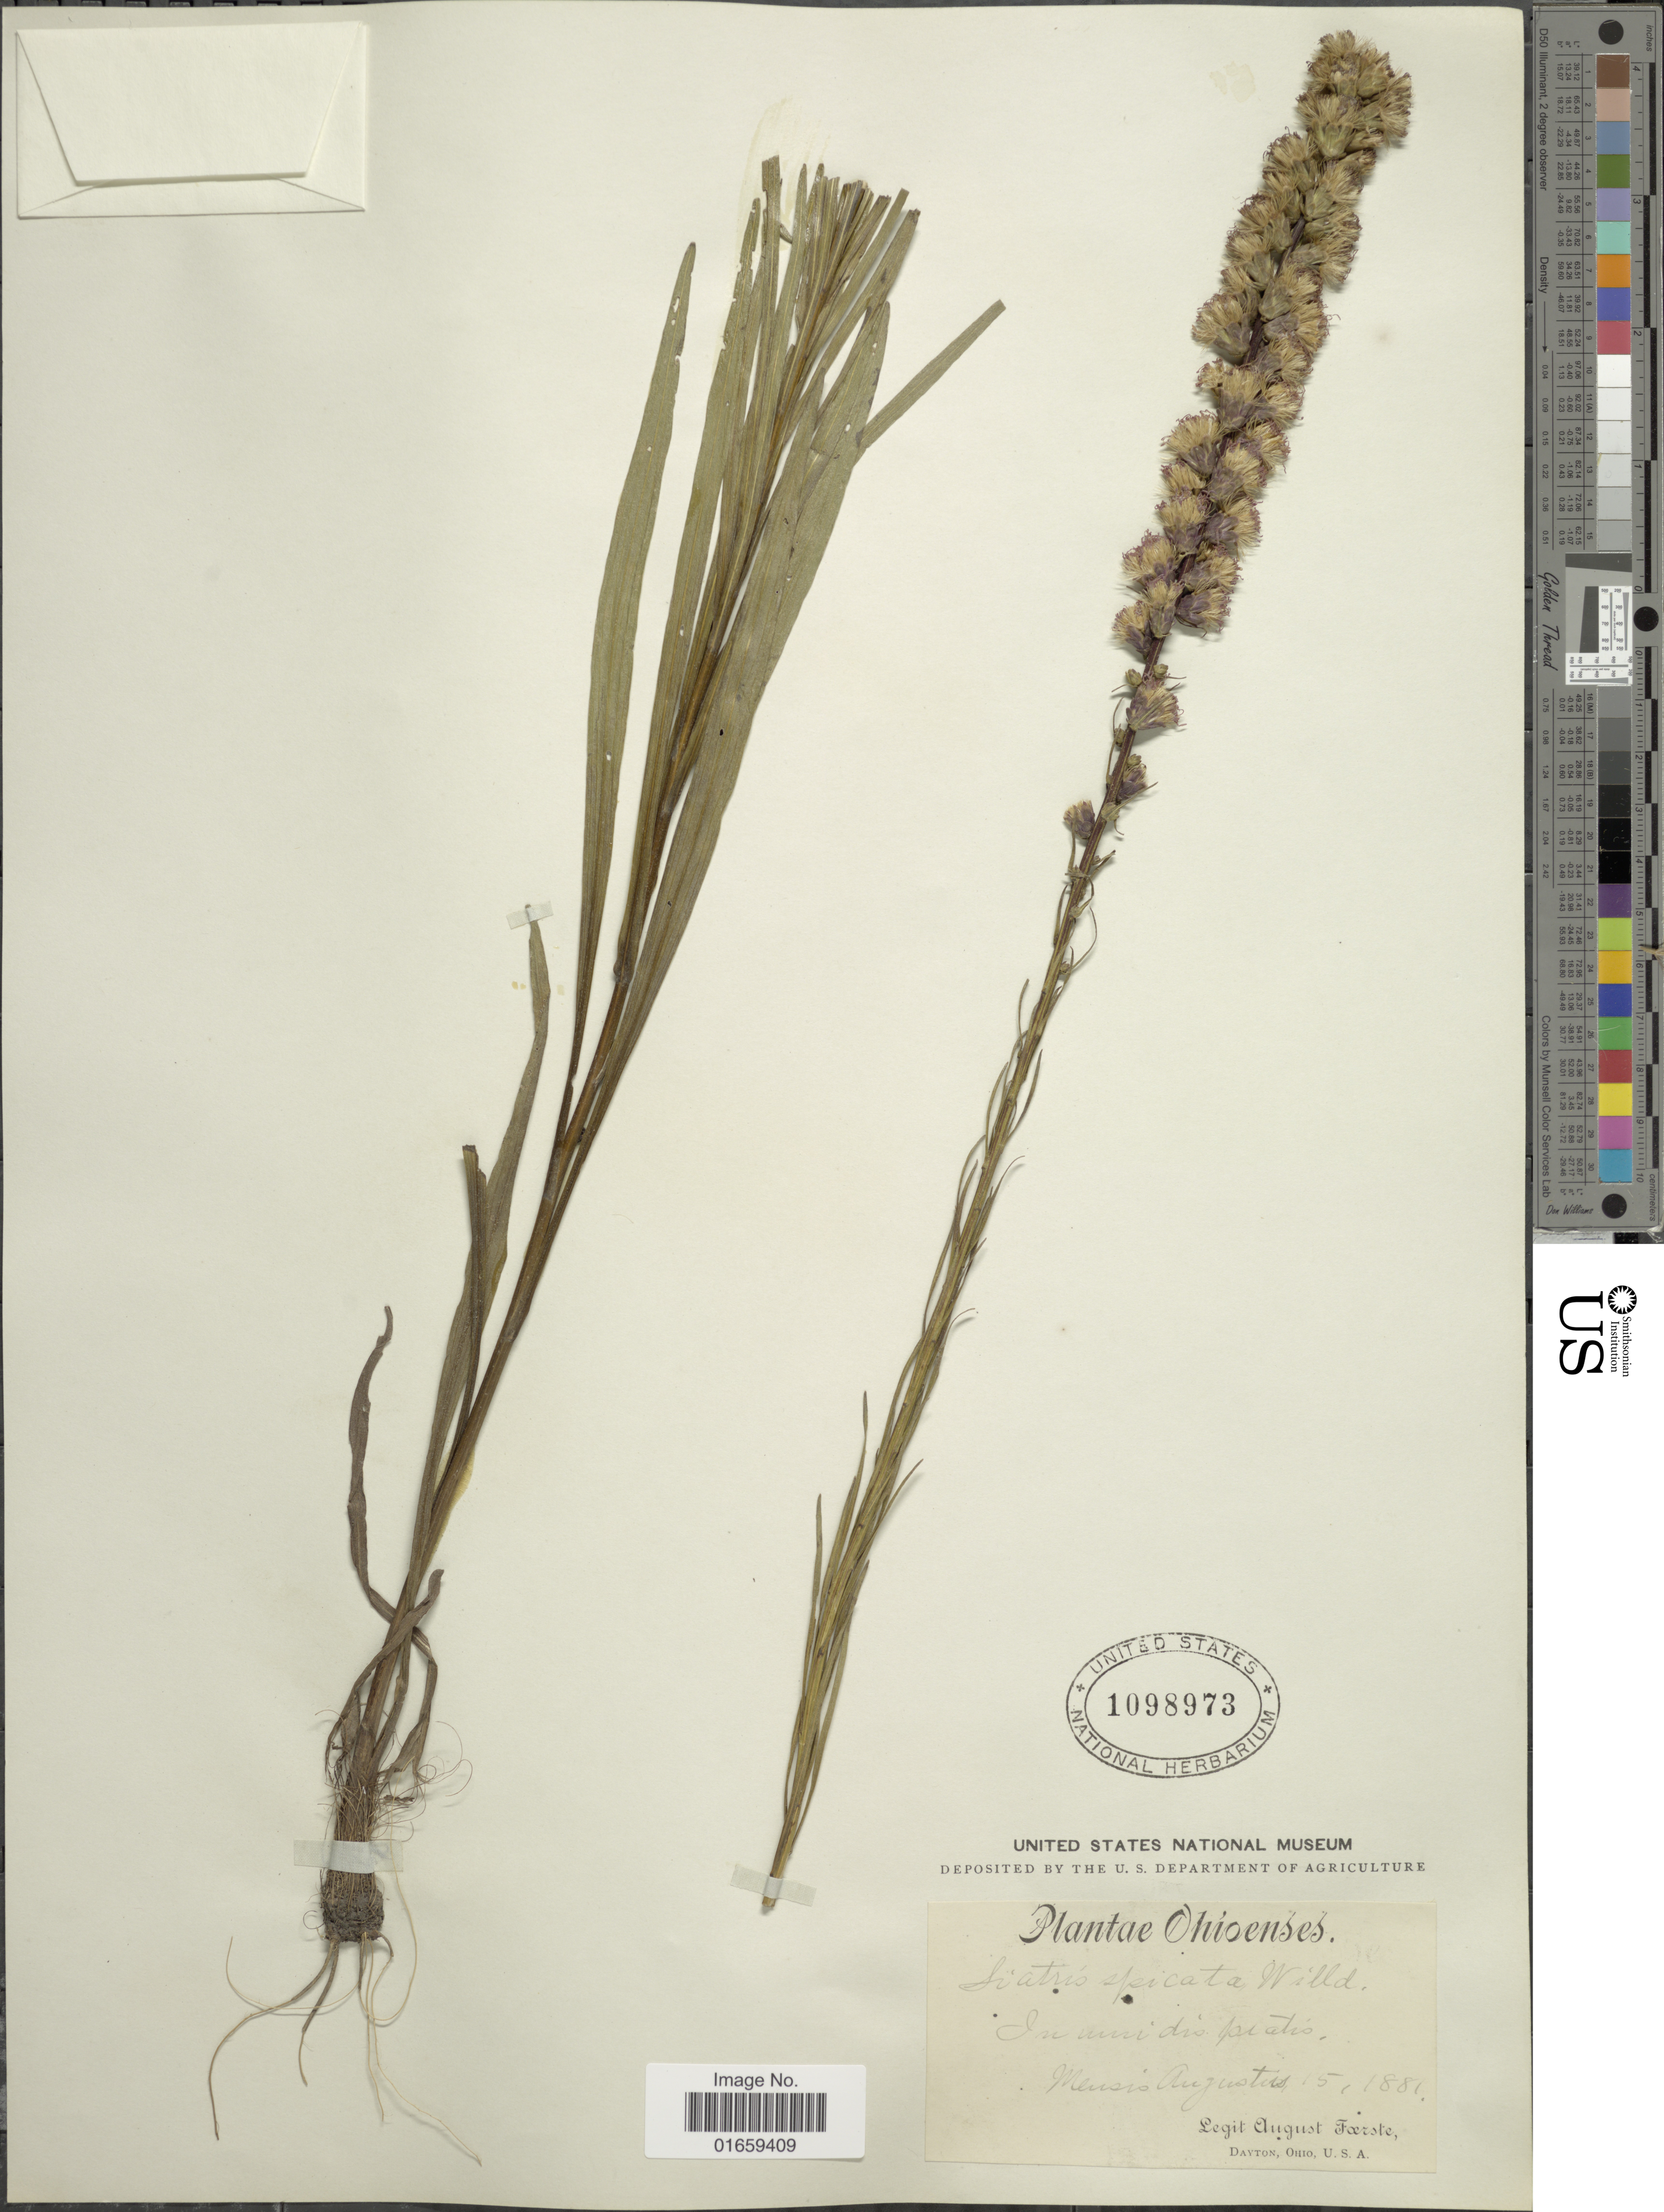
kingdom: Plantae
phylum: Tracheophyta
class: Magnoliopsida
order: Asterales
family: Asteraceae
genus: Liatris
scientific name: Liatris spicata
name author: (L.) Willd.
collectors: A. Foerste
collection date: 1881-08-15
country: United States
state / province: Ohio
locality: Ohioenses, Dayton, Ohio, U. S. A.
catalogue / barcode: US 1098973